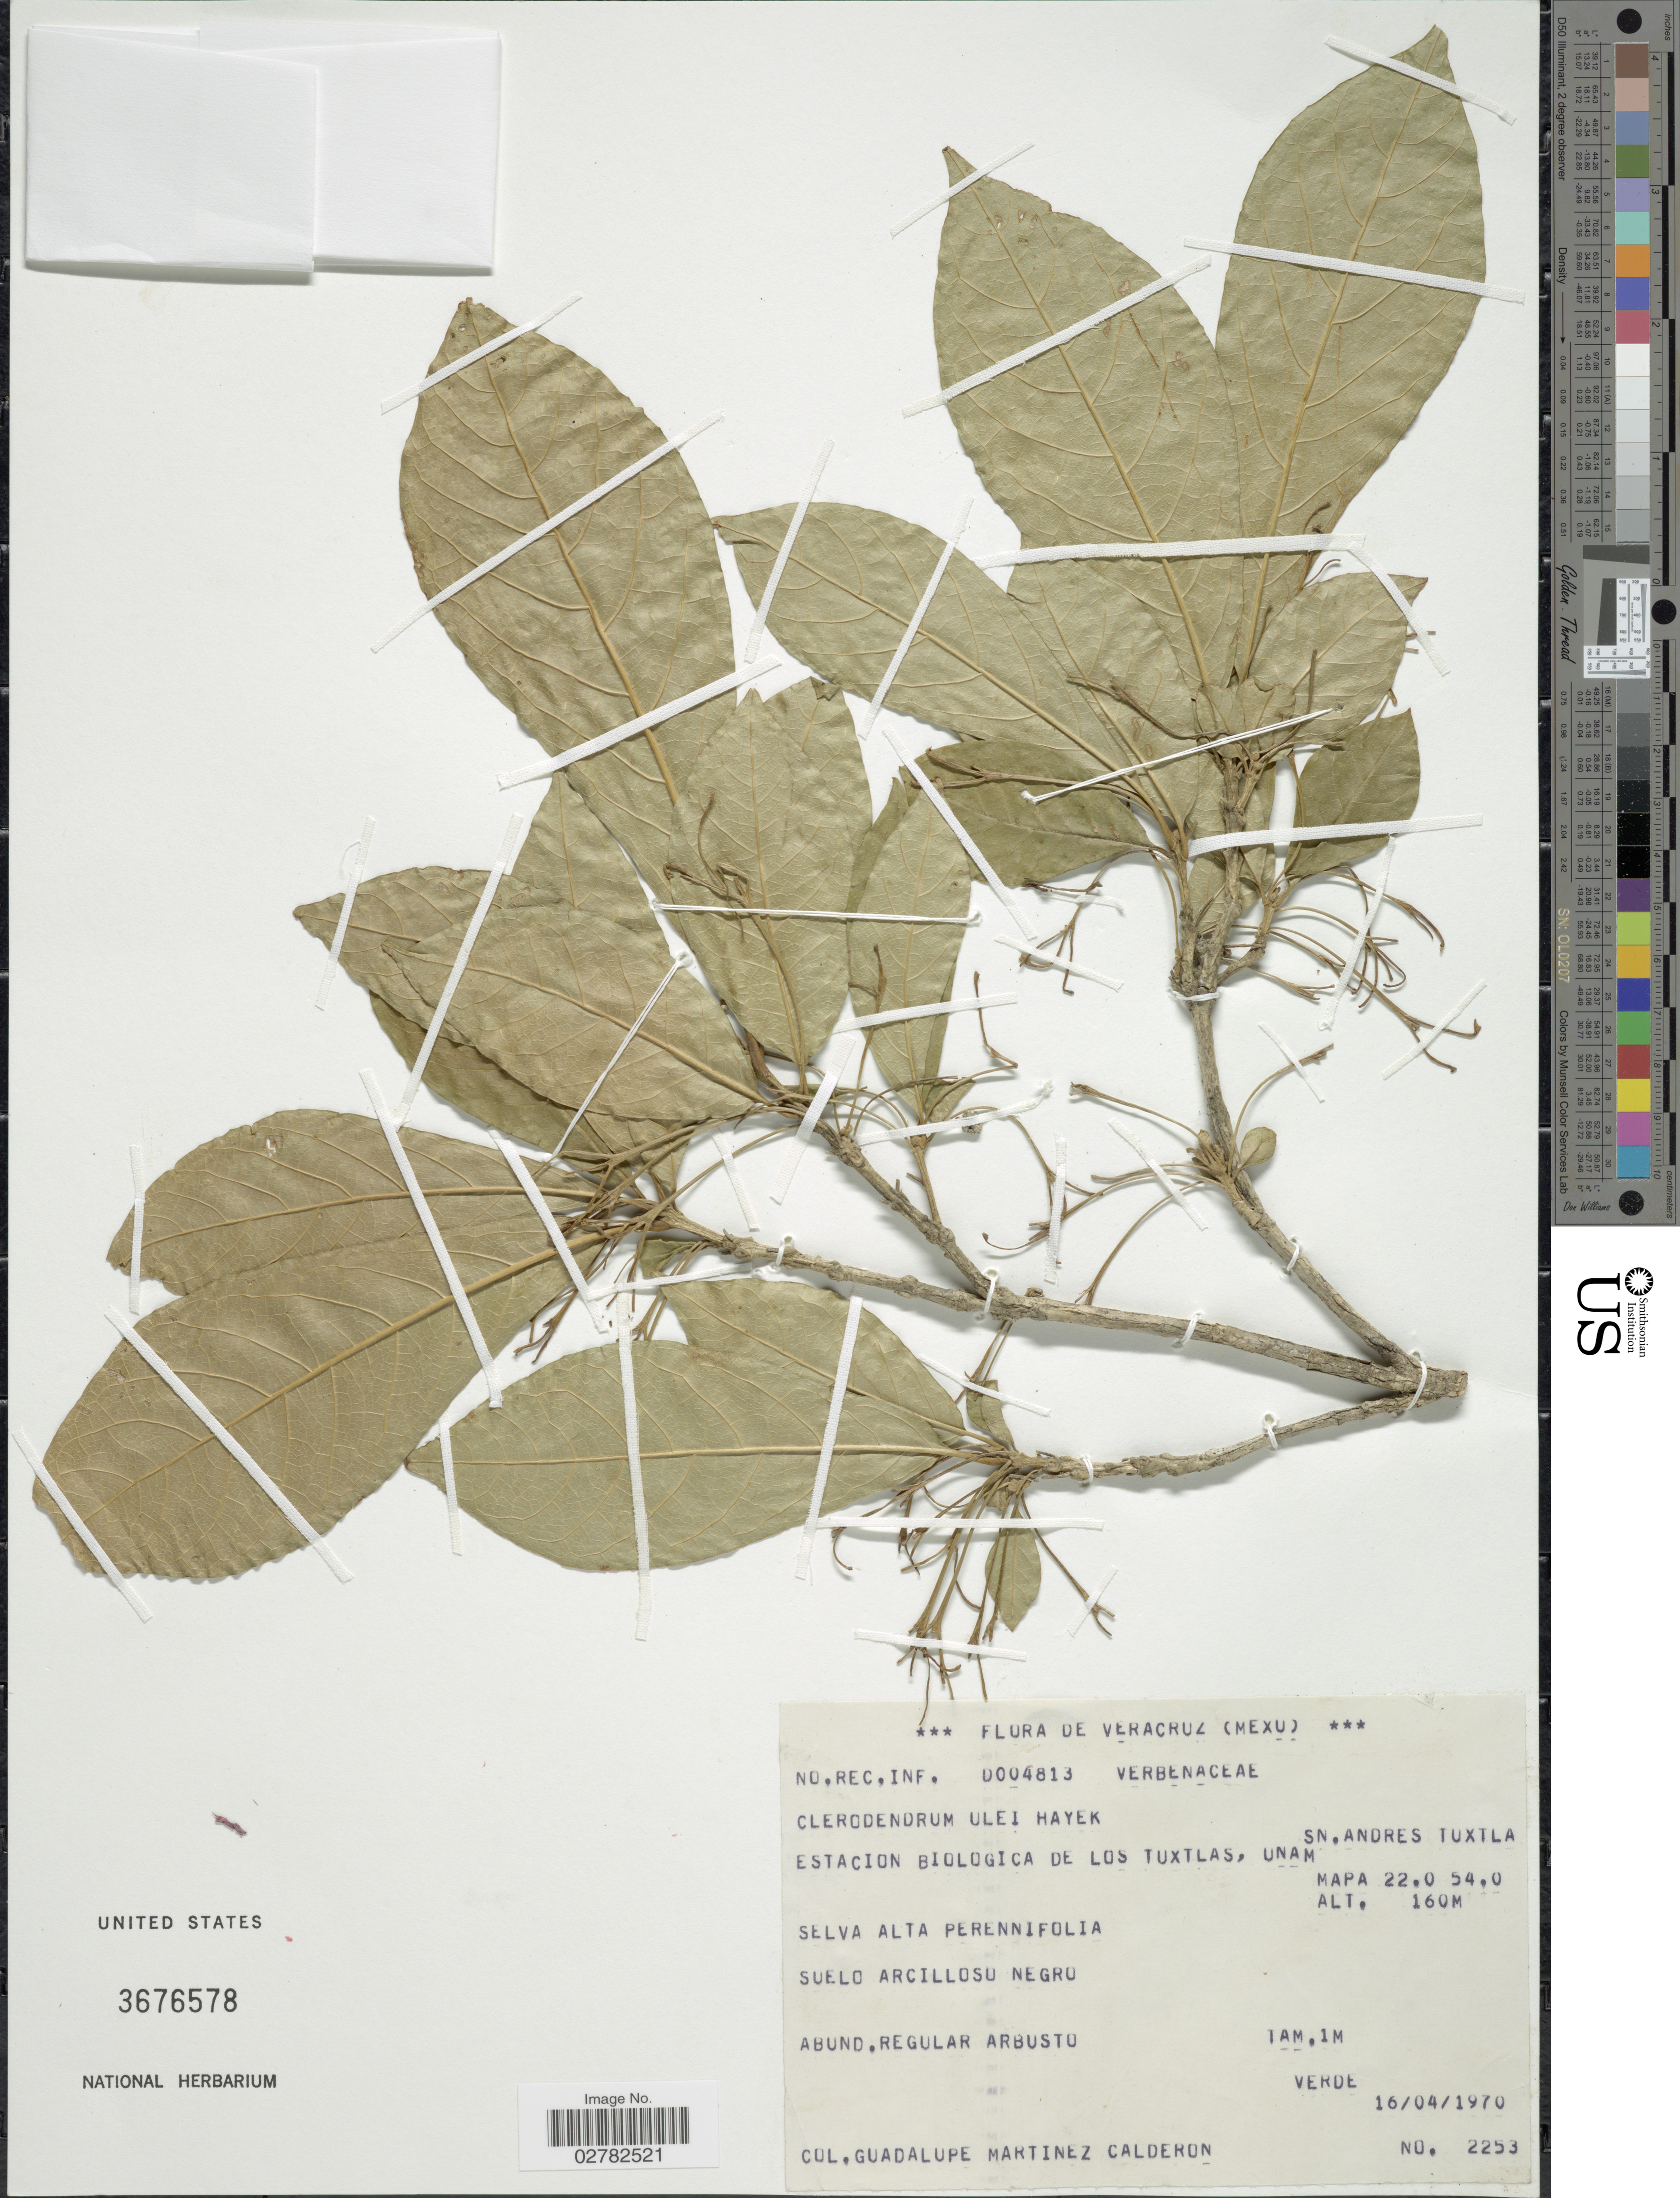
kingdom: Plantae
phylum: Tracheophyta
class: Magnoliopsida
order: Lamiales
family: Lamiaceae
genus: Clerodendrum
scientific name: Clerodendrum ulei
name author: Hayek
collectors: G. Martinez-C.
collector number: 2253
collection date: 1970-04-16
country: Mexico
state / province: Veracruz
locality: Estacion Biologica de los Tuxtlas, Unam. Sn. Andres Tuxtla. Mapa 22.0 54.0.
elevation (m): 160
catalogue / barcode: US 3676578